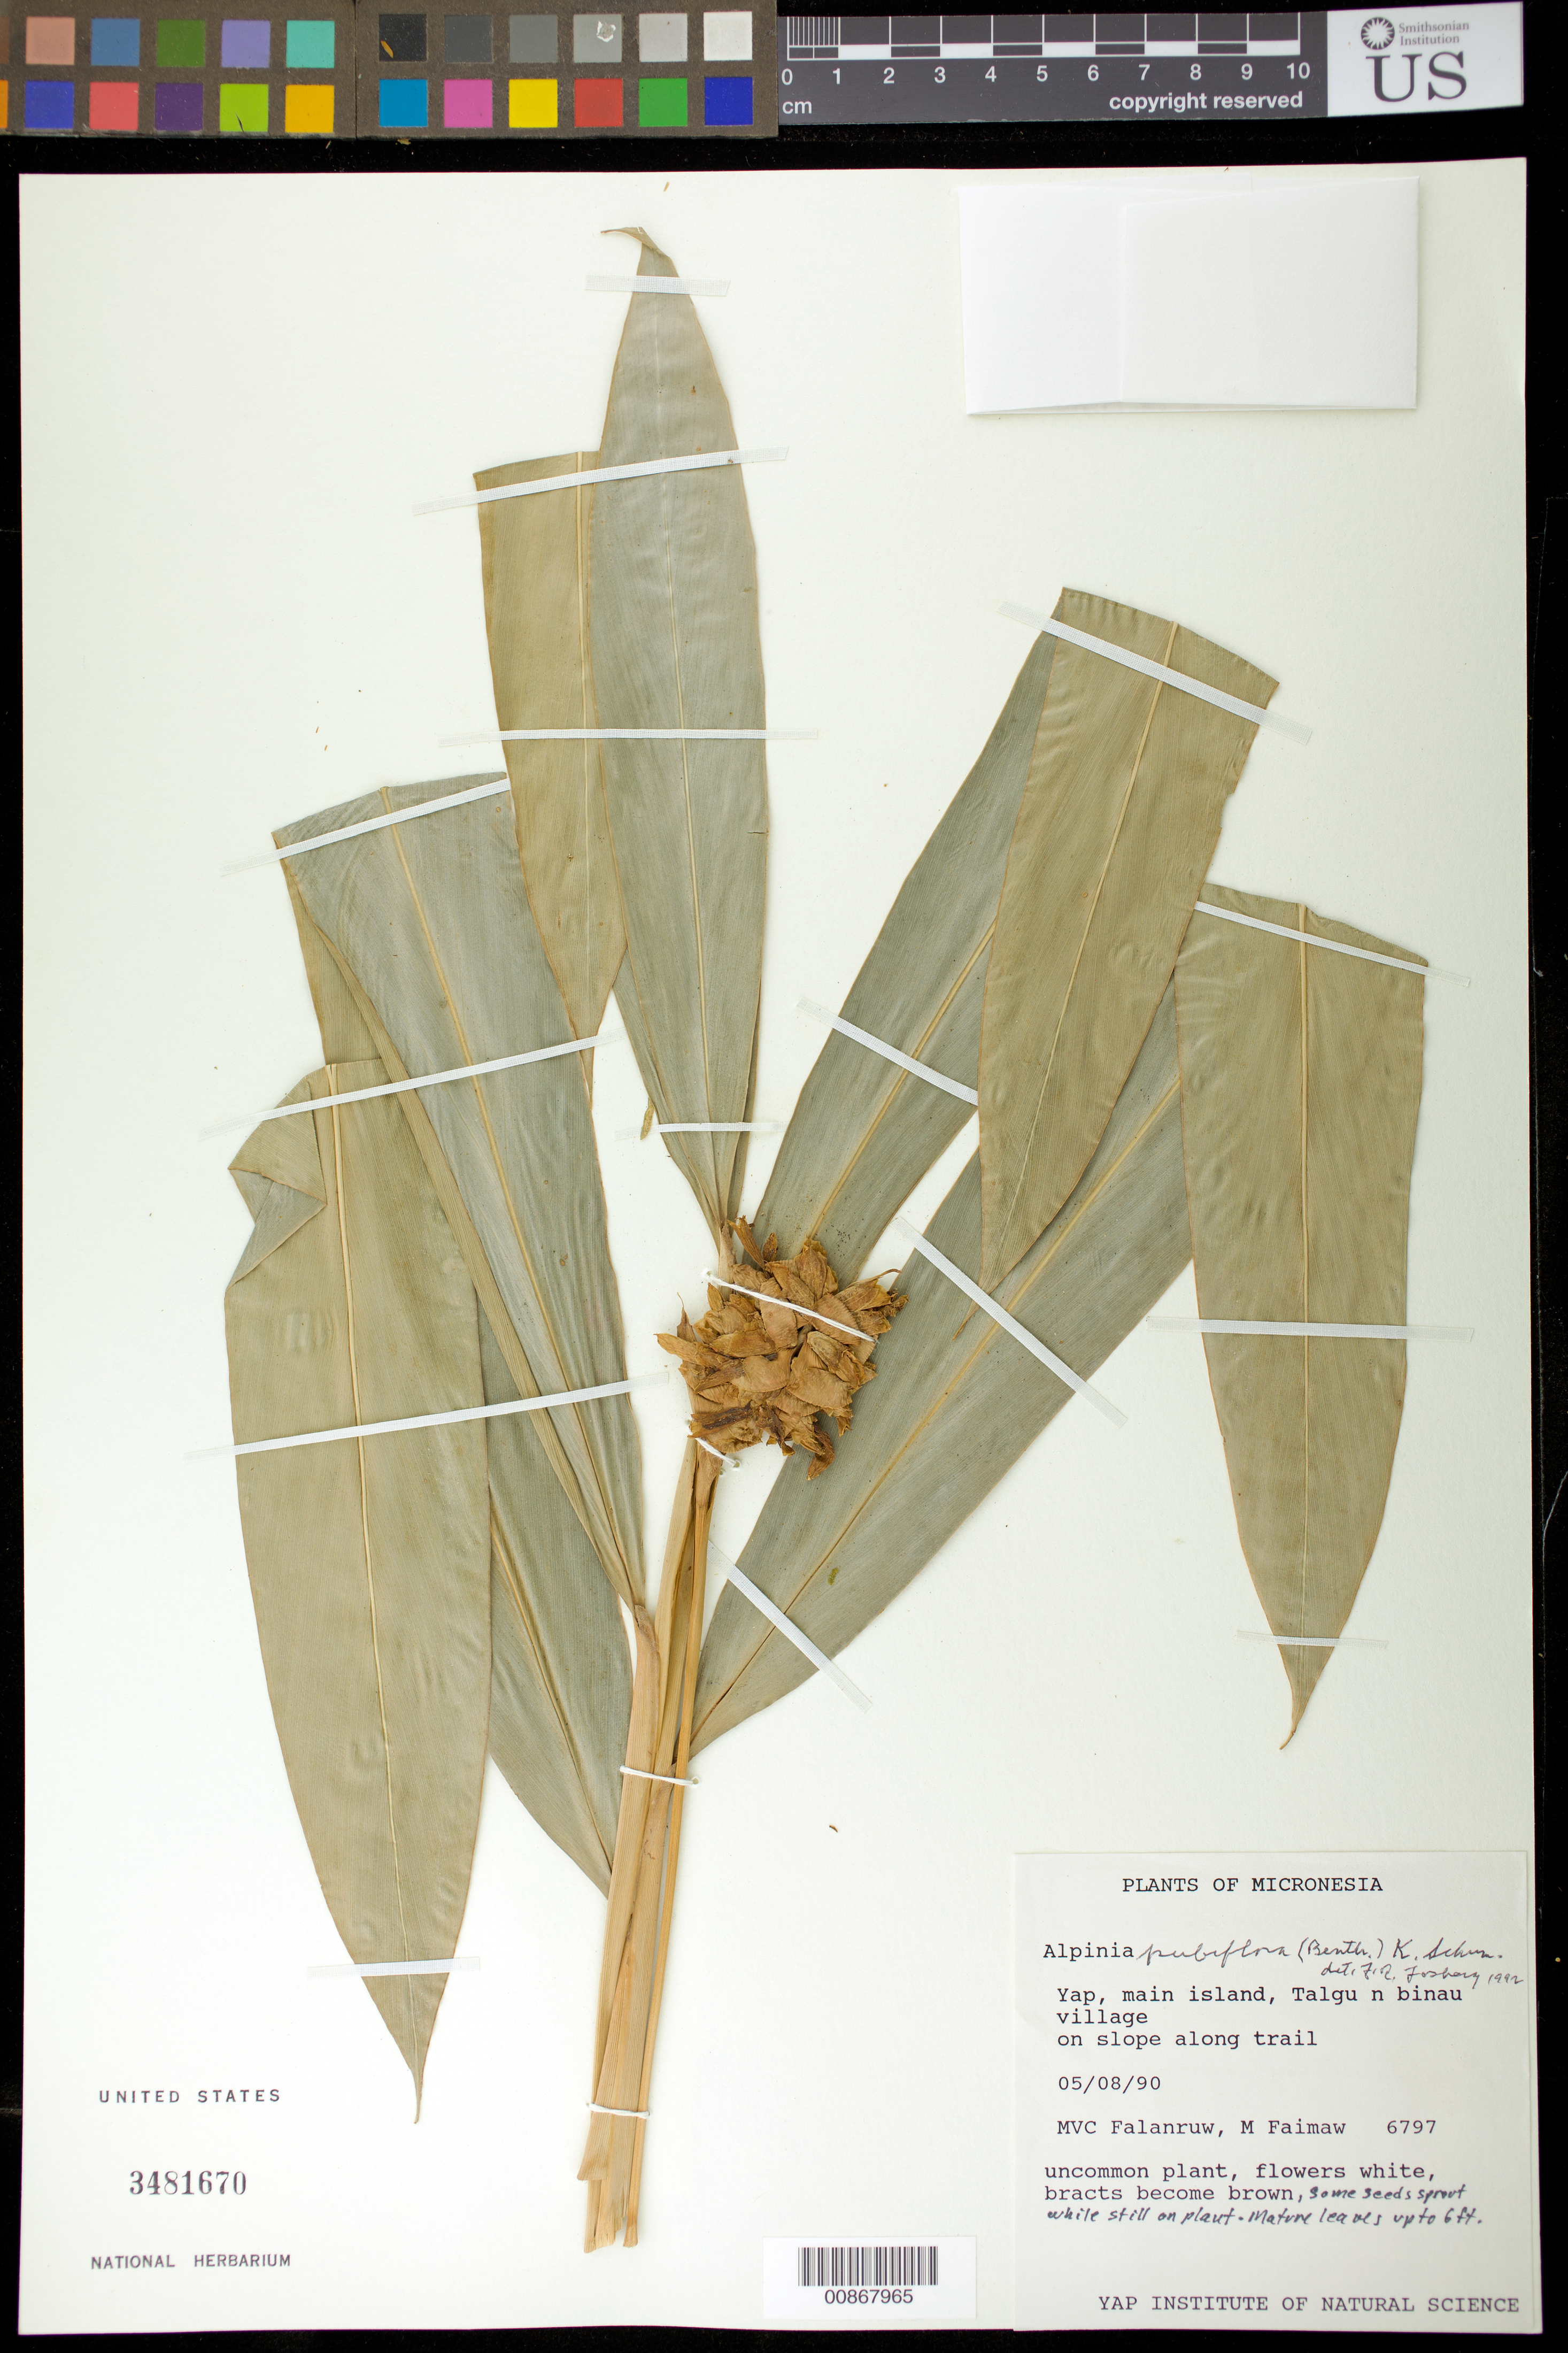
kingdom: Plantae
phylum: Tracheophyta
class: Liliopsida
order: Zingiberales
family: Zingiberaceae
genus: Alpinia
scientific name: Alpinia pubiflora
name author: (Benth.) K. Schum.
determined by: Fosberg, F. R.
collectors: M. V. Falanruw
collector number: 6797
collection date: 1990-05-08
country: Micronesia, Federated States of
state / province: Yap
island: Yap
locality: Talgu n binau village, on slope along trail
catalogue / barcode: US 3481670